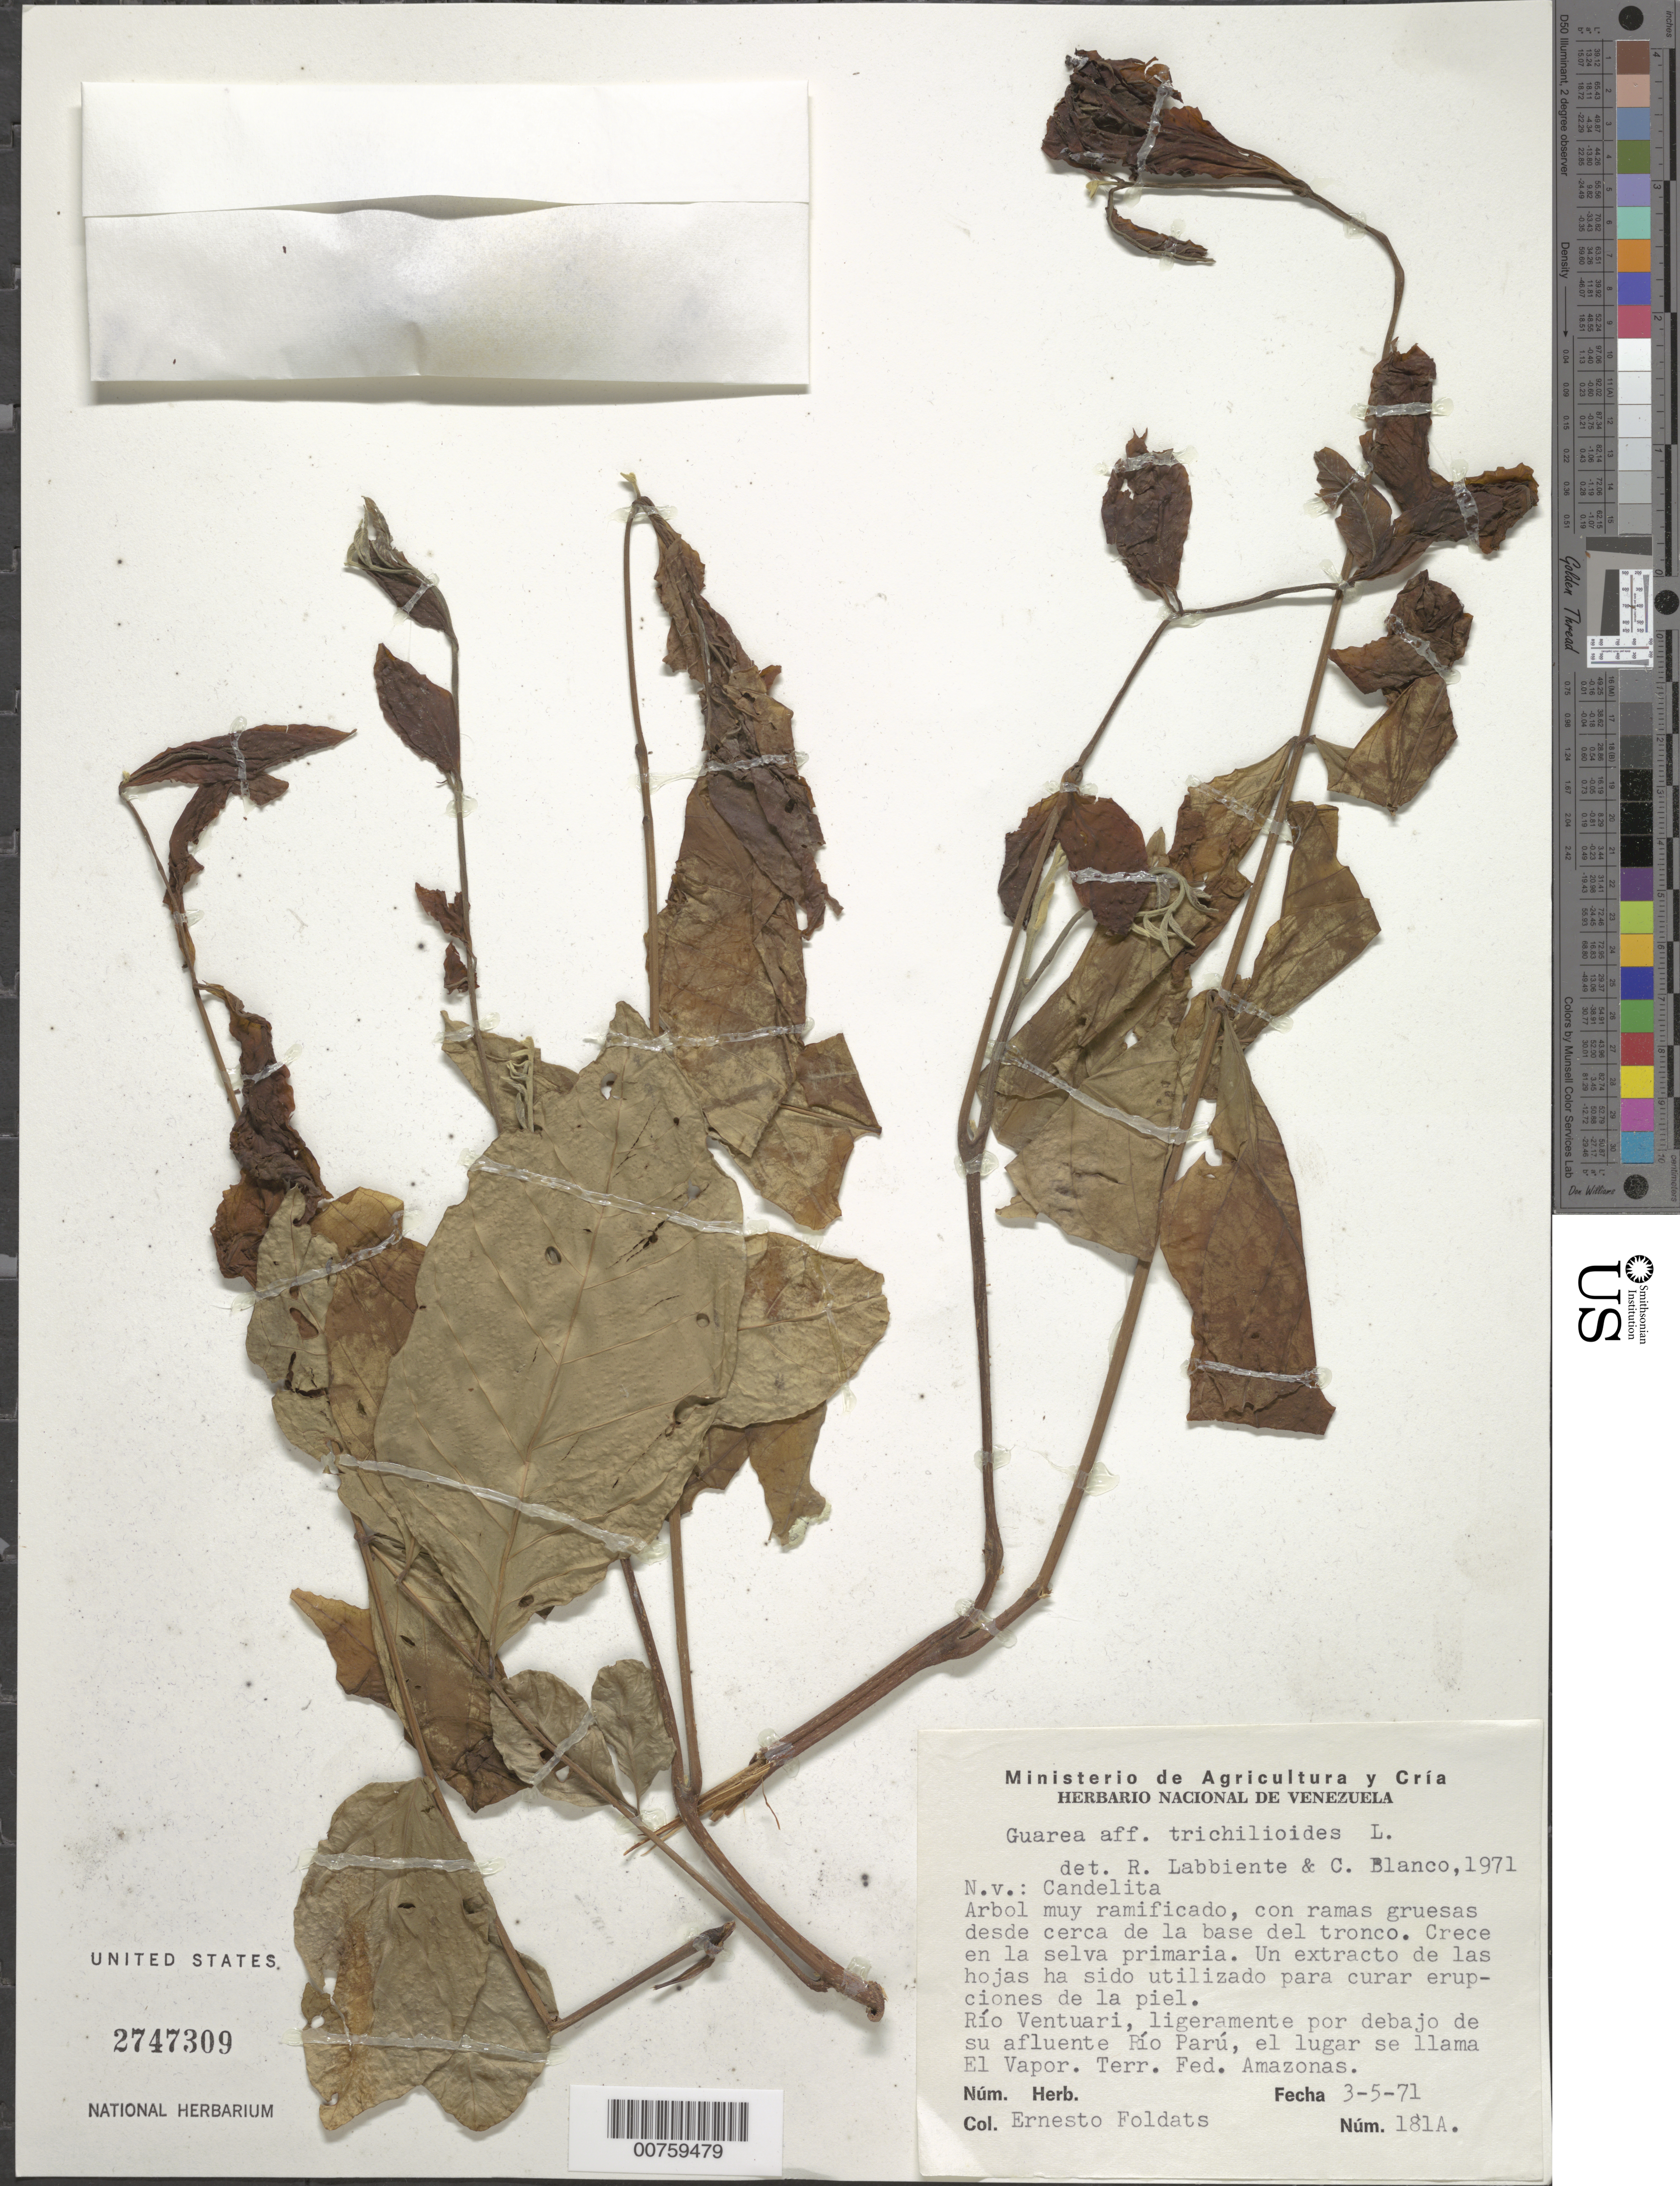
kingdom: Plantae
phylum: Tracheophyta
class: Magnoliopsida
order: Sapindales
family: Meliaceae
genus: Guarea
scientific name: Guarea guidonia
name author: (L.) Sleumer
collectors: E. Foldats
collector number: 181 A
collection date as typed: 3-May-71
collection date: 1971-05-03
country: Venezuela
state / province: Amazonas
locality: Río Ventuari, Río Paru, El Vapor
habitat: Primary forest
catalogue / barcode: US 2747309